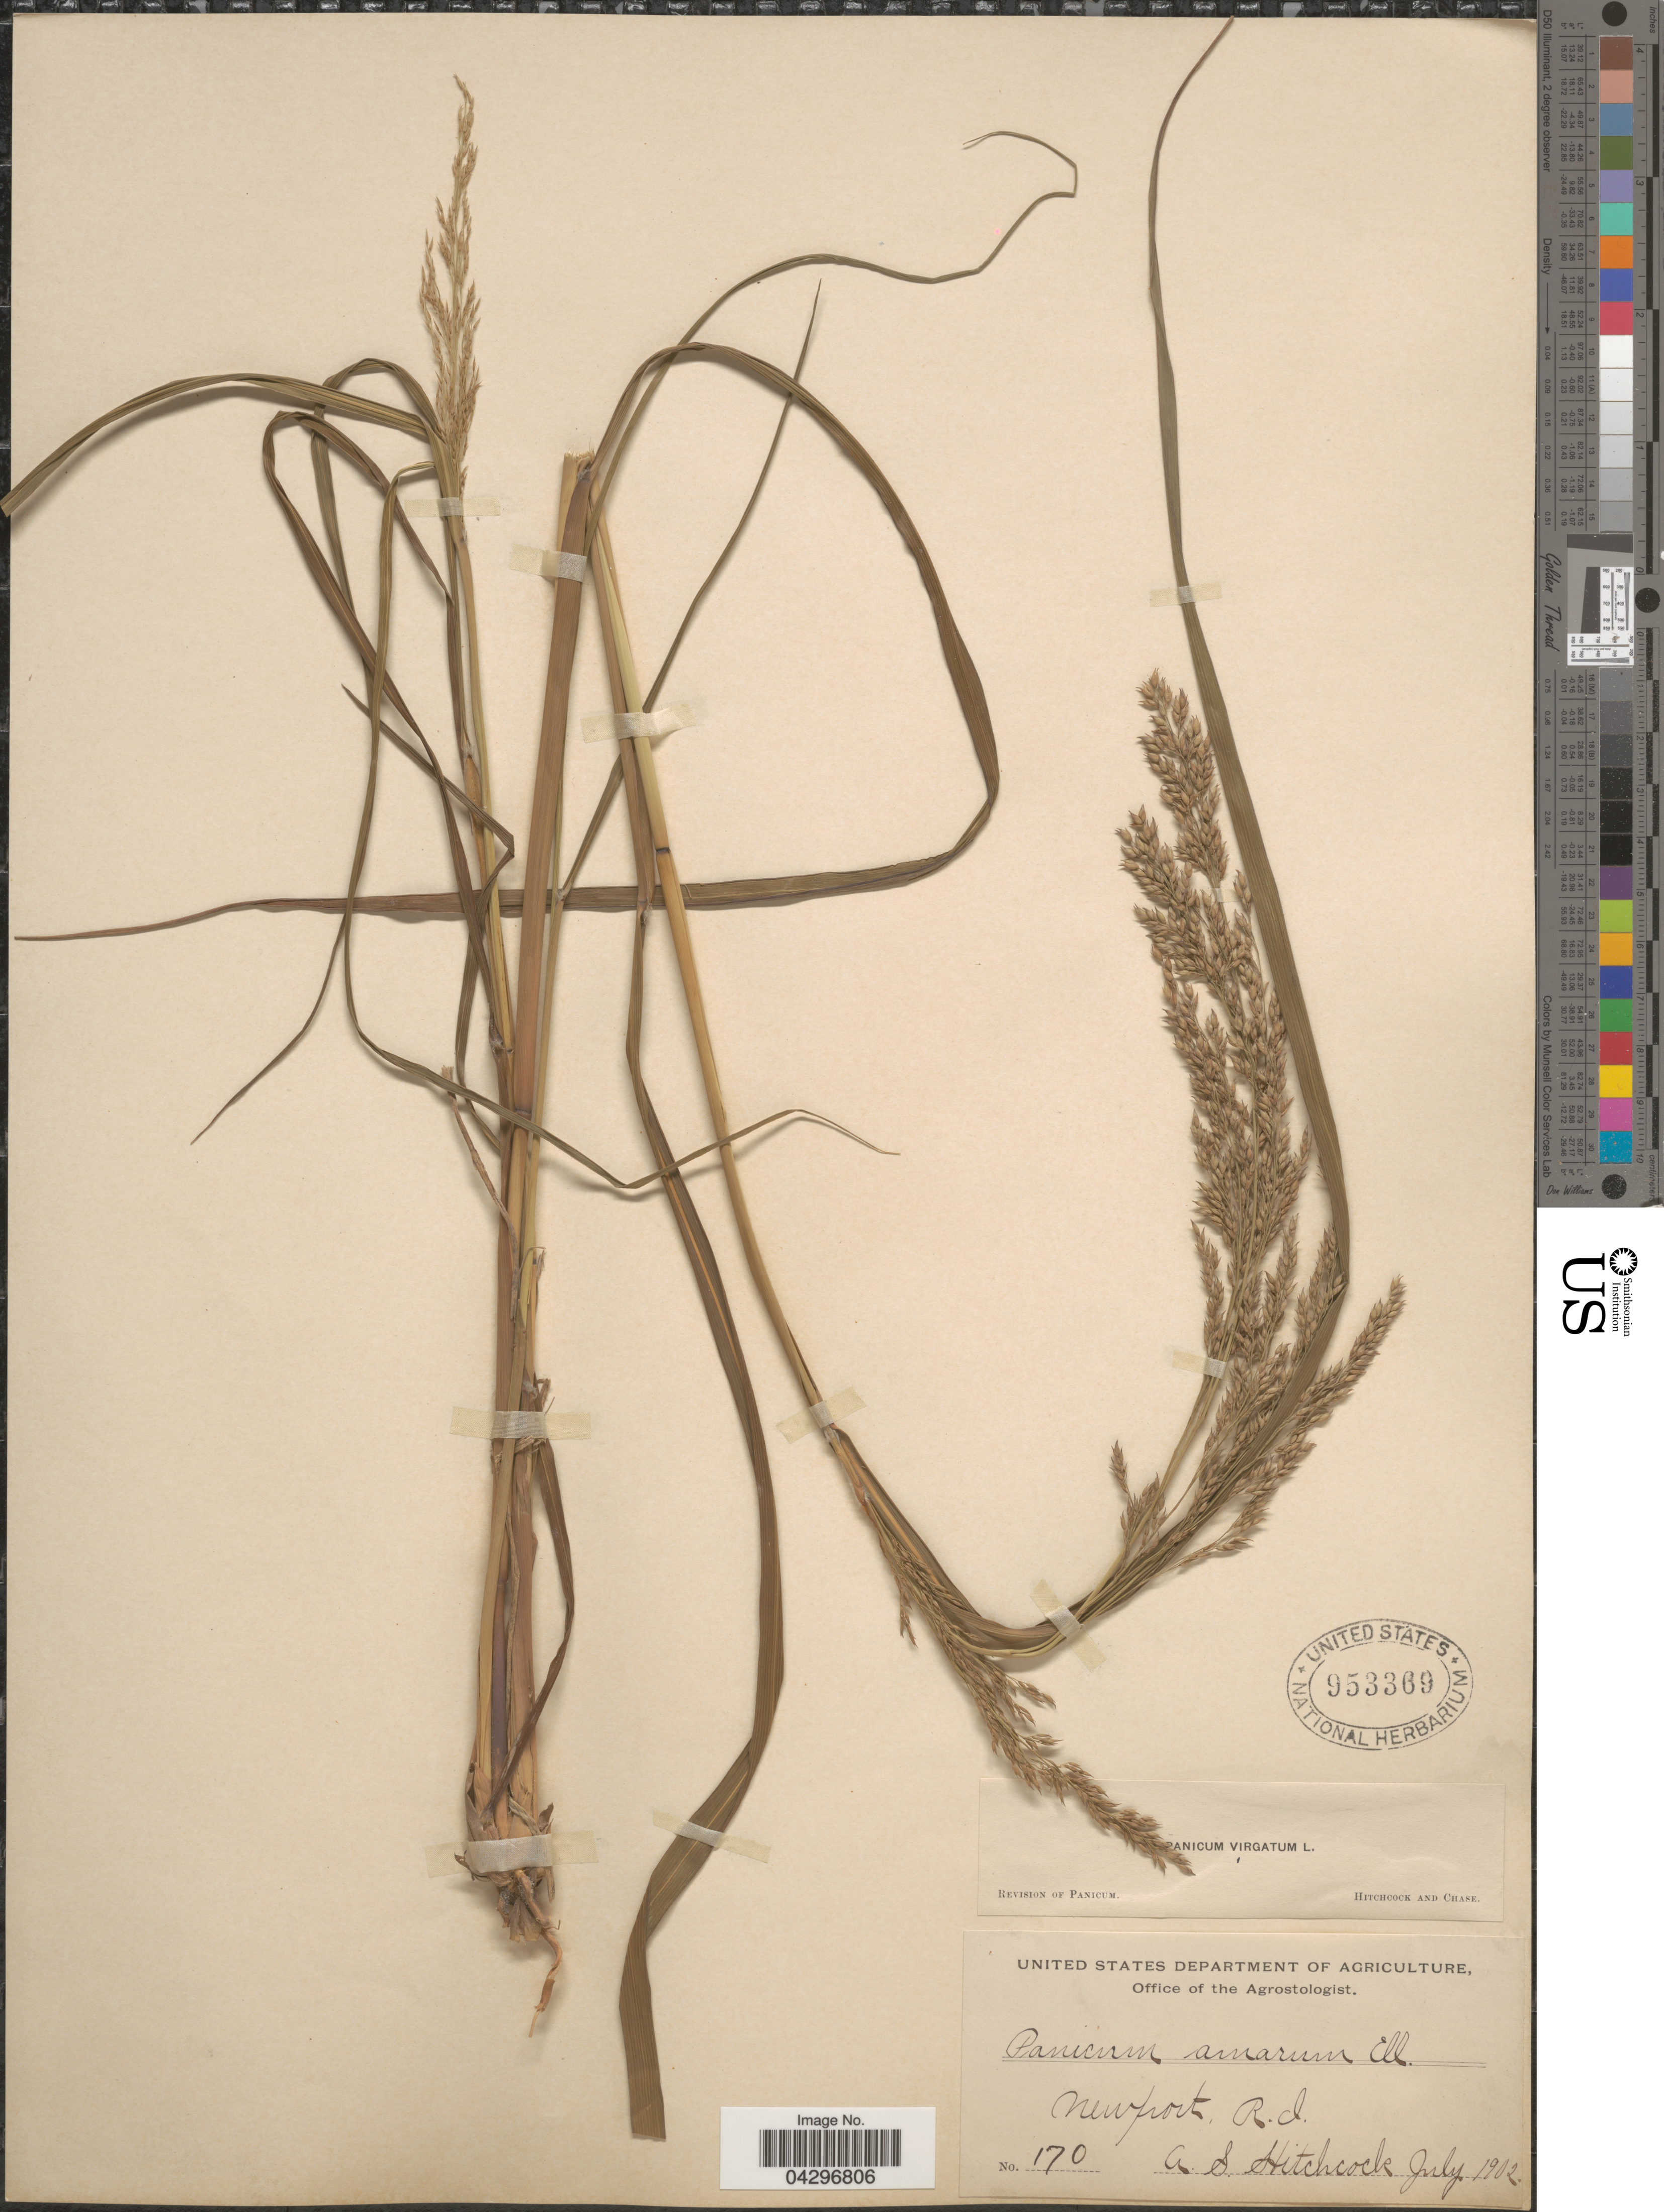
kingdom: Plantae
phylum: Tracheophyta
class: Liliopsida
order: Poales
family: Poaceae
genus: Panicum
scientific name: Panicum virgatum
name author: L.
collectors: A. S. Hitchcock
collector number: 170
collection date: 1902-07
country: United States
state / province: Rhode Island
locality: Newport.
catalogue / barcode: US 953369